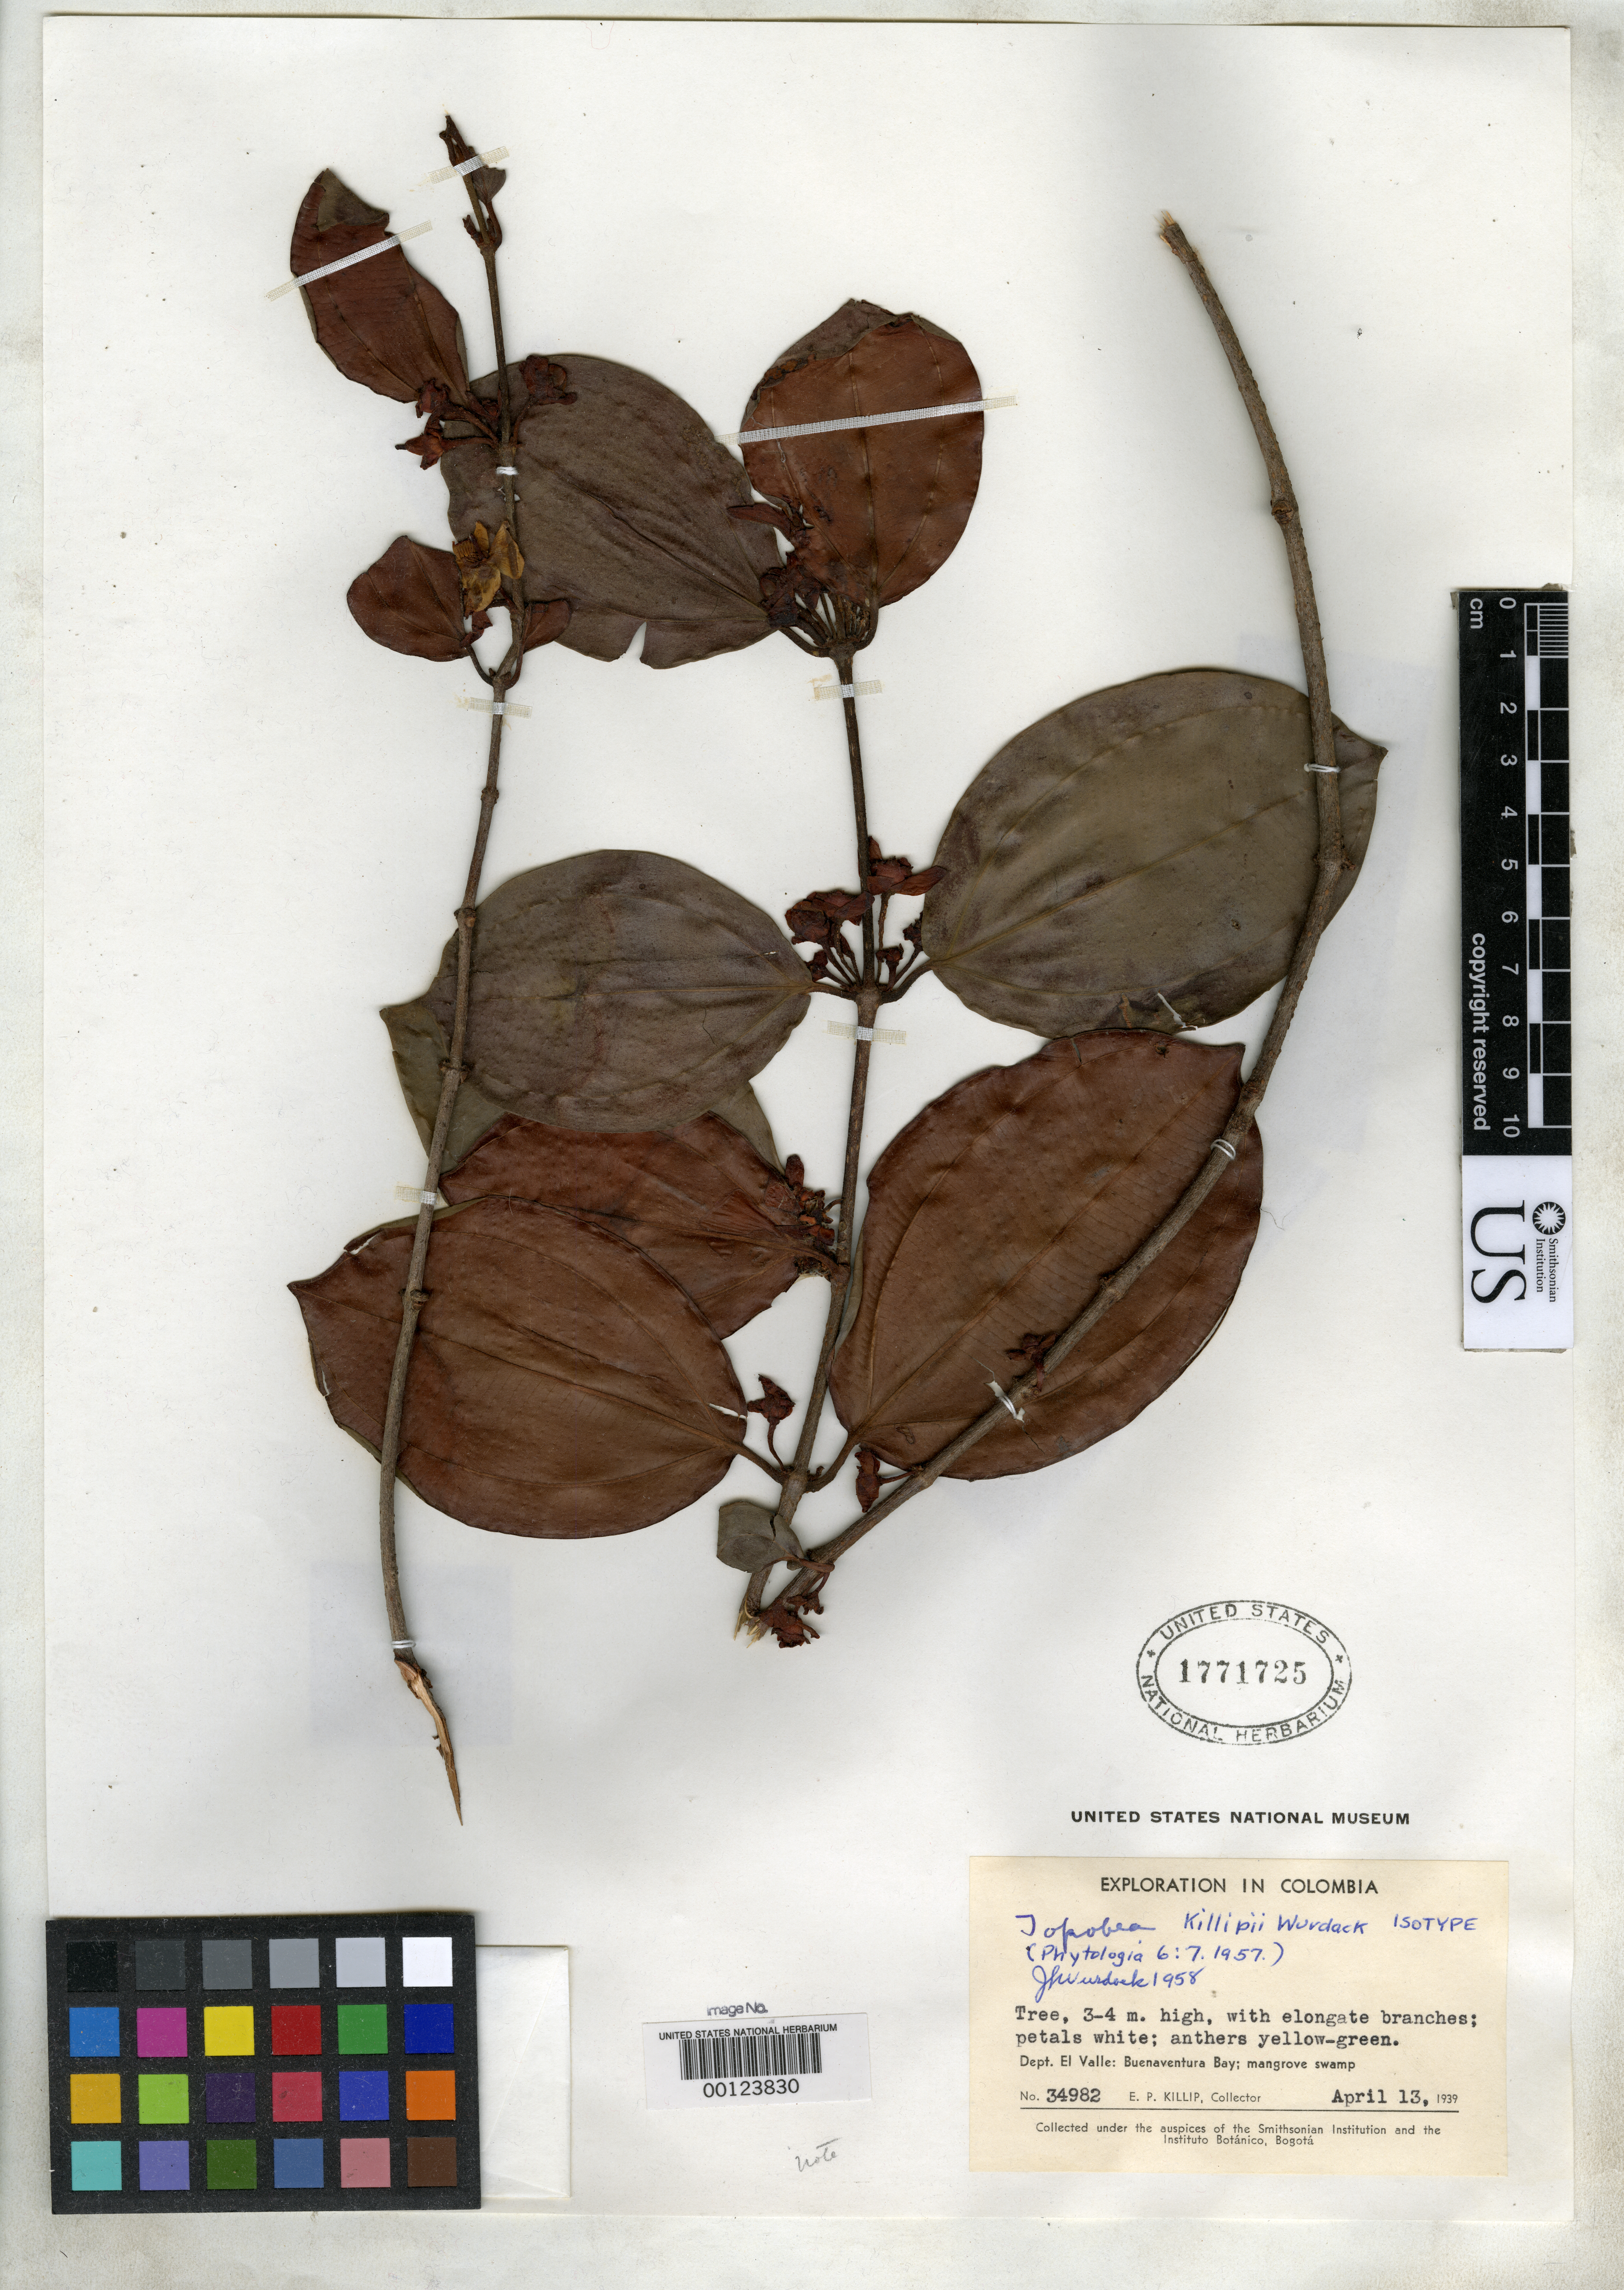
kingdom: Plantae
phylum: Tracheophyta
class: Magnoliopsida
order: Myrtales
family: Melastomataceae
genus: Topobea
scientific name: Topobea killipii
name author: Wurdack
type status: Isotype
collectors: E. P. Killip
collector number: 34982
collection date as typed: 13 Apr 1939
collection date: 1939-04-13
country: Colombia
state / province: Valle del Cauca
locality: Buena Ventura Bay.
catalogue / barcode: US 1771725